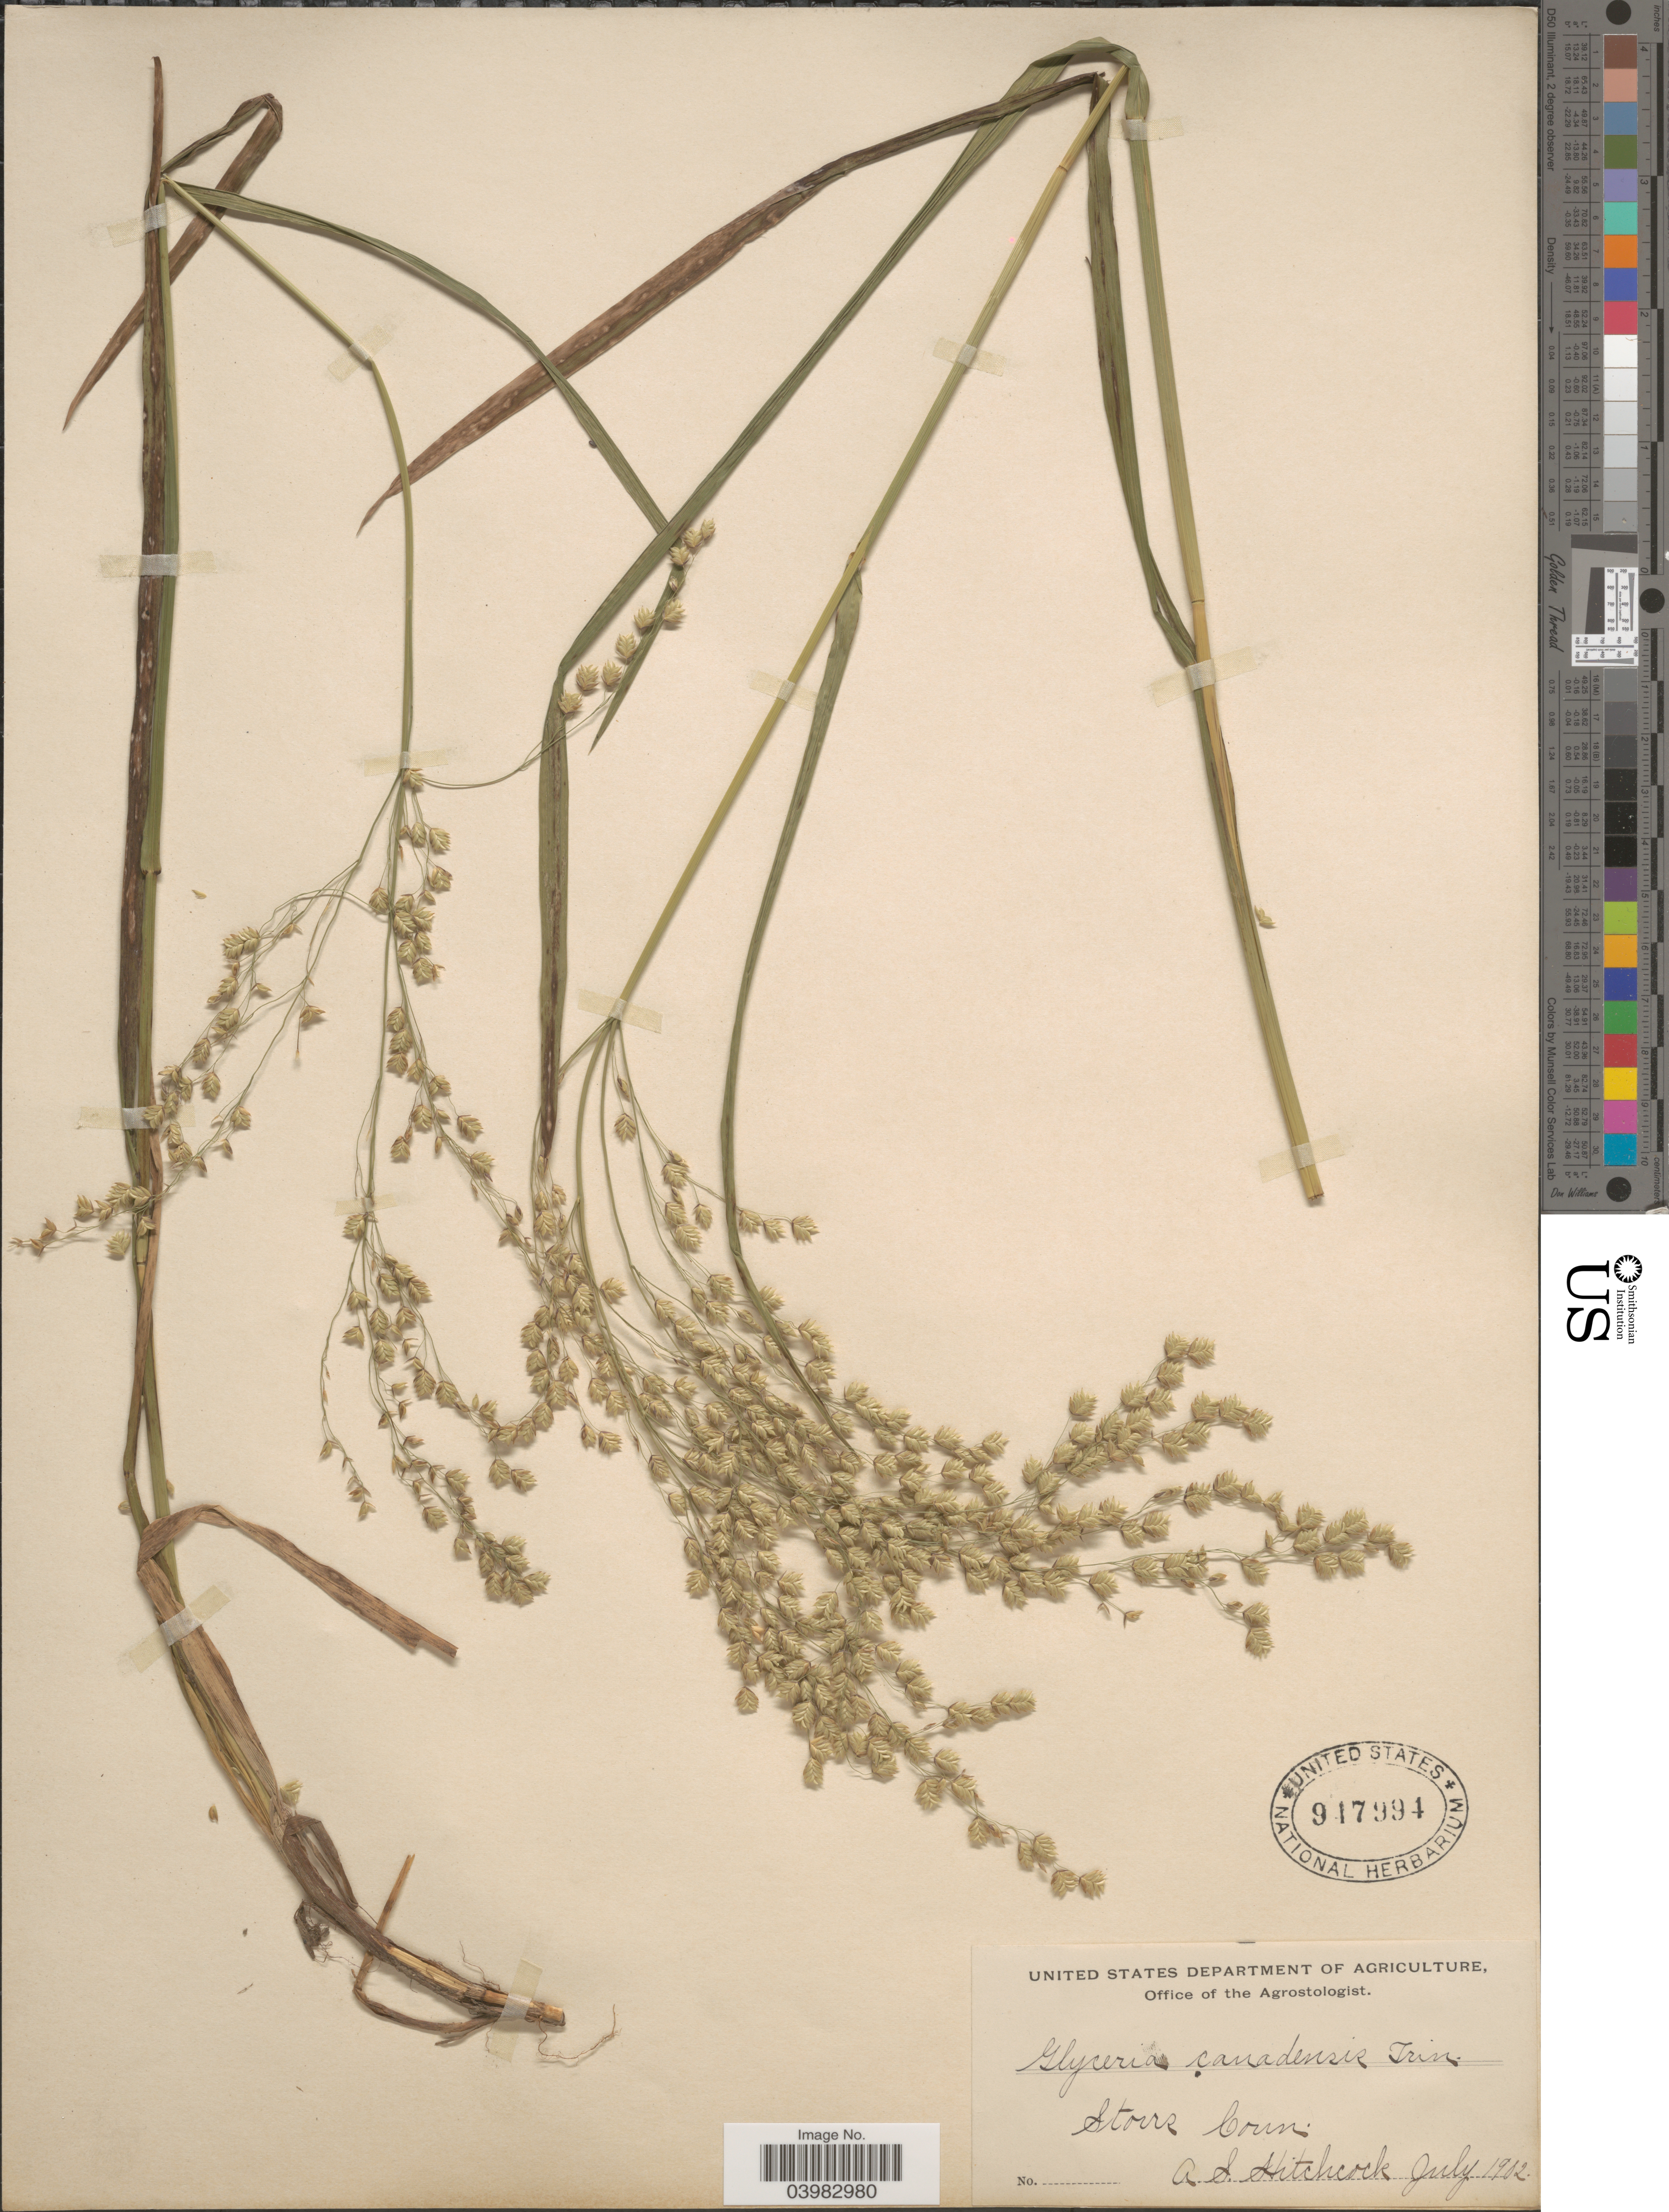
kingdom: Plantae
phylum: Tracheophyta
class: Liliopsida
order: Poales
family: Poaceae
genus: Glyceria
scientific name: Glyceria canadensis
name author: (Michx.) Trin.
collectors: A. S. Hitchcock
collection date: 1902-07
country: United States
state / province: Connecticut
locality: Storrs.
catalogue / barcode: US 947994